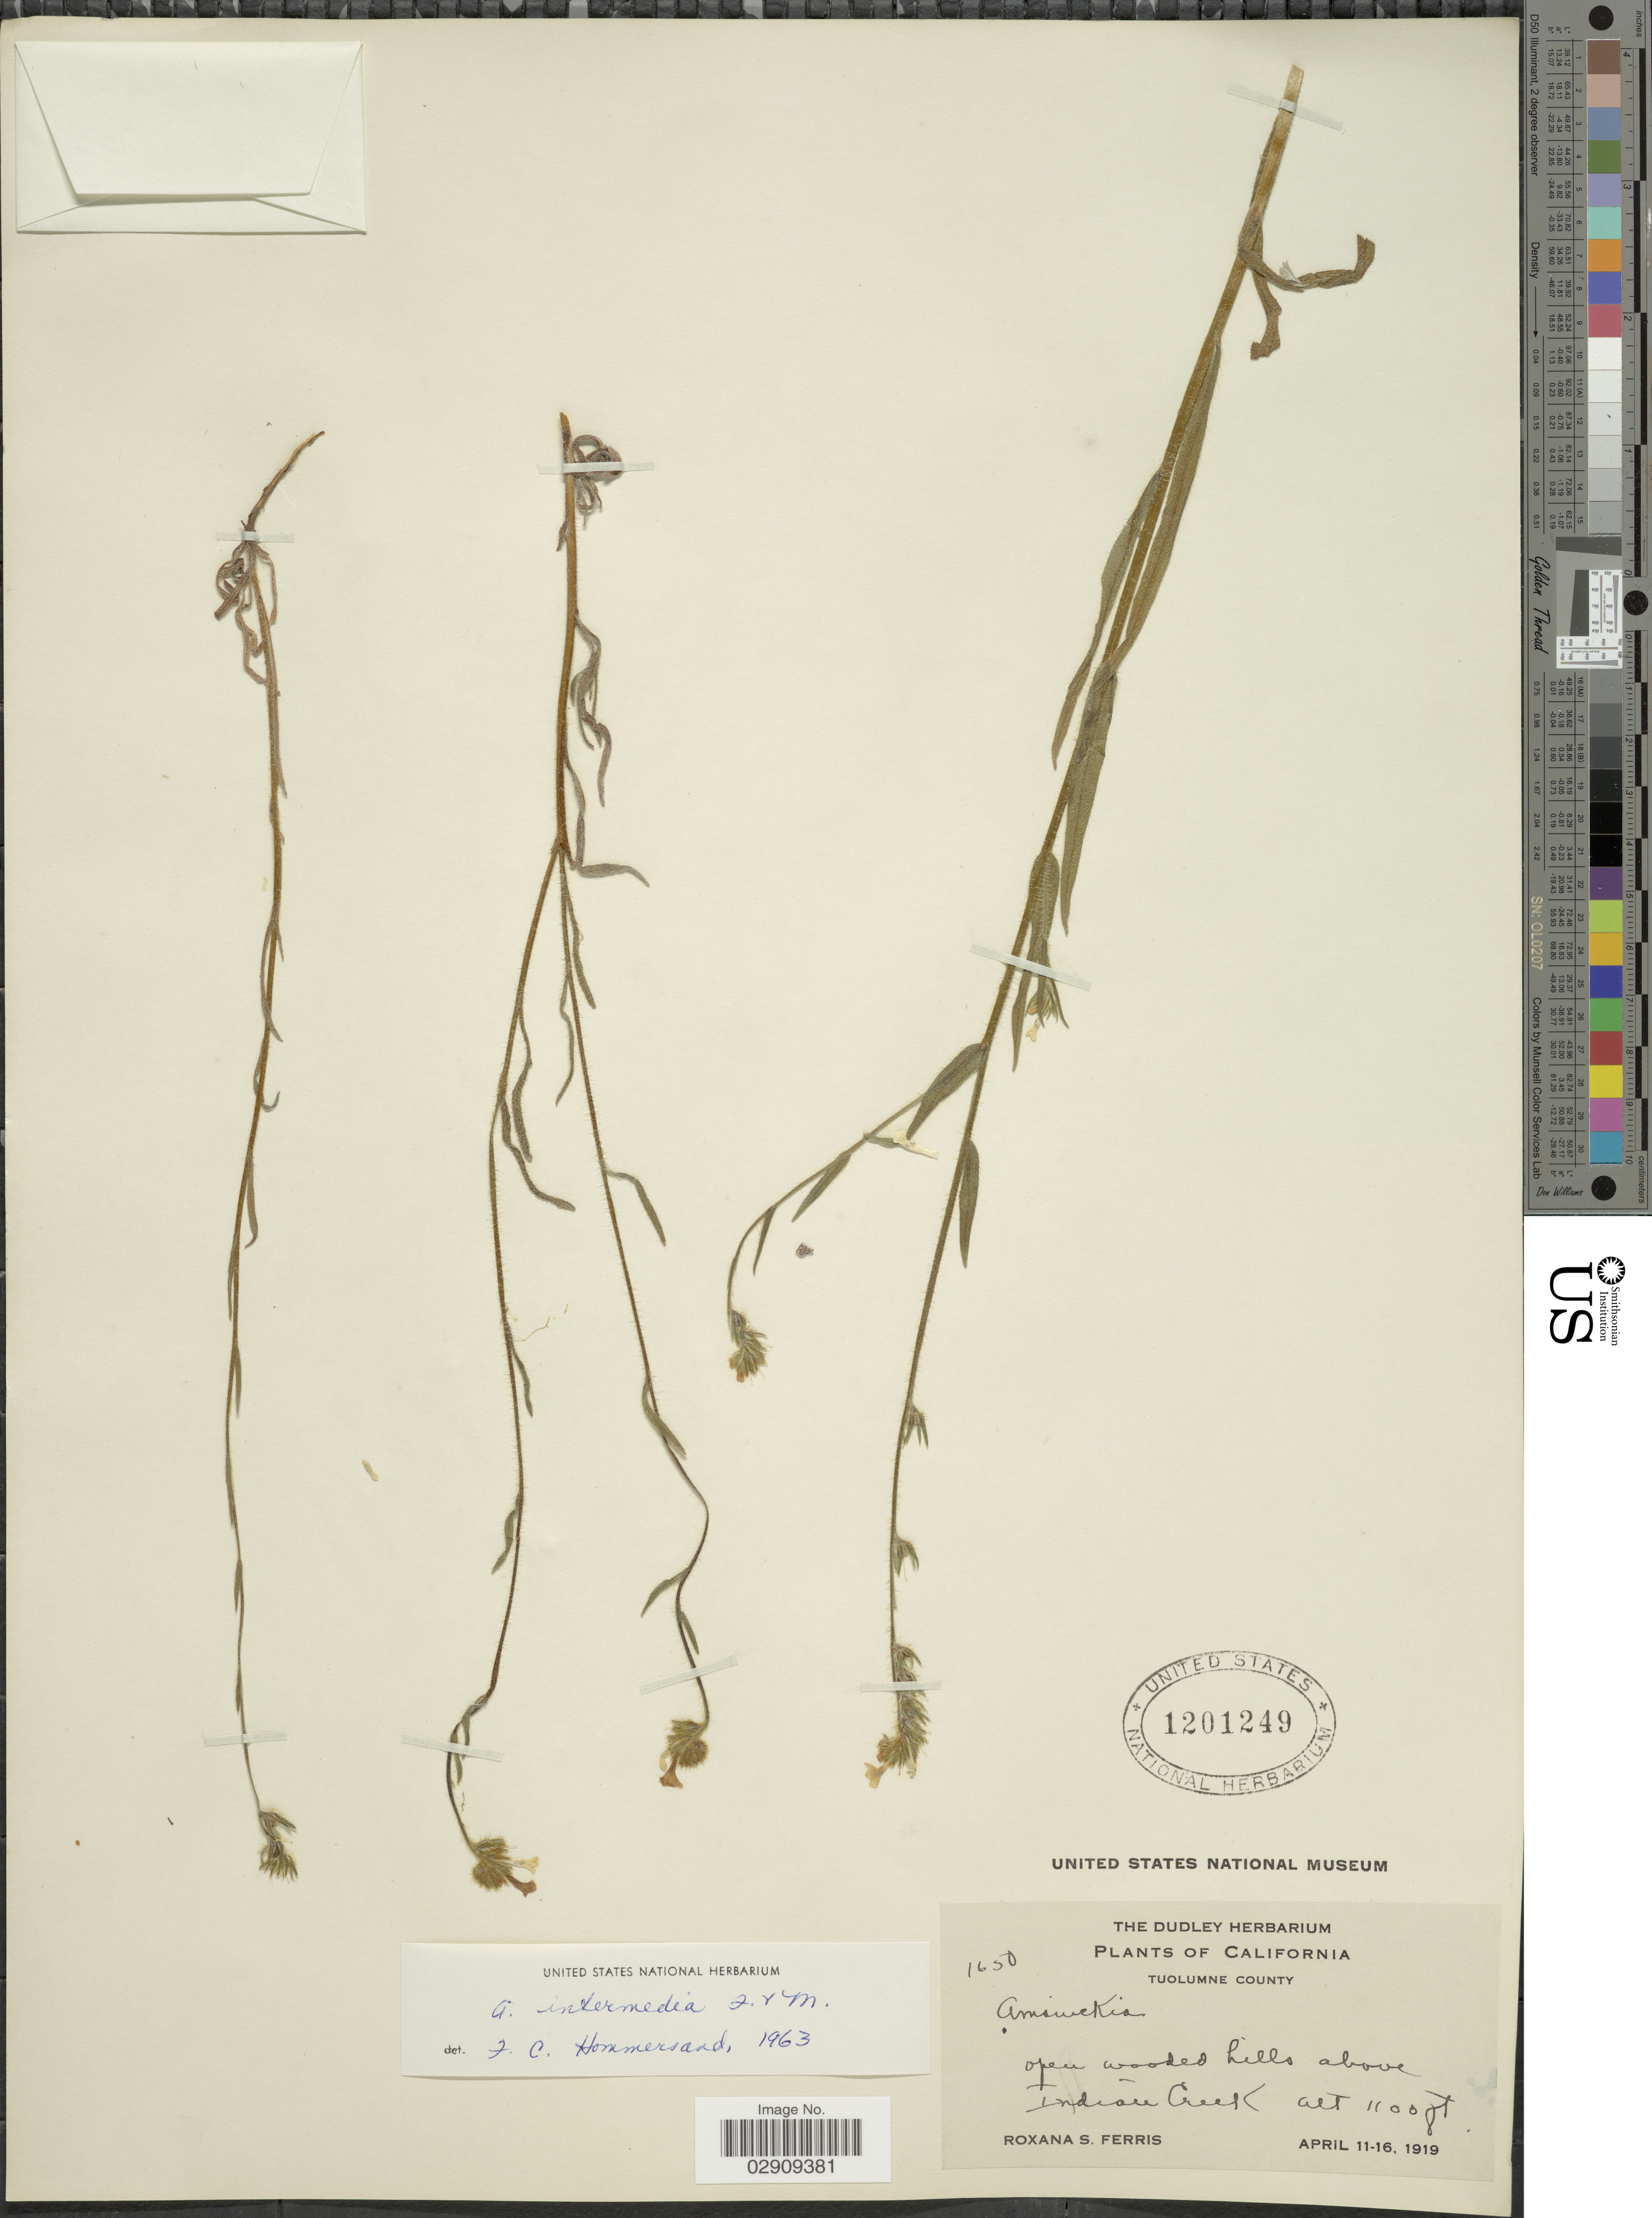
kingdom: Plantae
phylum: Tracheophyta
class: Magnoliopsida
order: Boraginales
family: Boraginaceae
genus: Amsinckia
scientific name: Amsinckia menziesii var. intermedia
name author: (Fisch. & C.A. Mey.) Ganders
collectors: R. S. Ferris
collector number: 1650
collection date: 1919-04-11/1919-04-16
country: United States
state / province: California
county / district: Tuolumne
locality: Tuolumne County. Open wooded hills above Indian Creek.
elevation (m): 335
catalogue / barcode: US 1201249